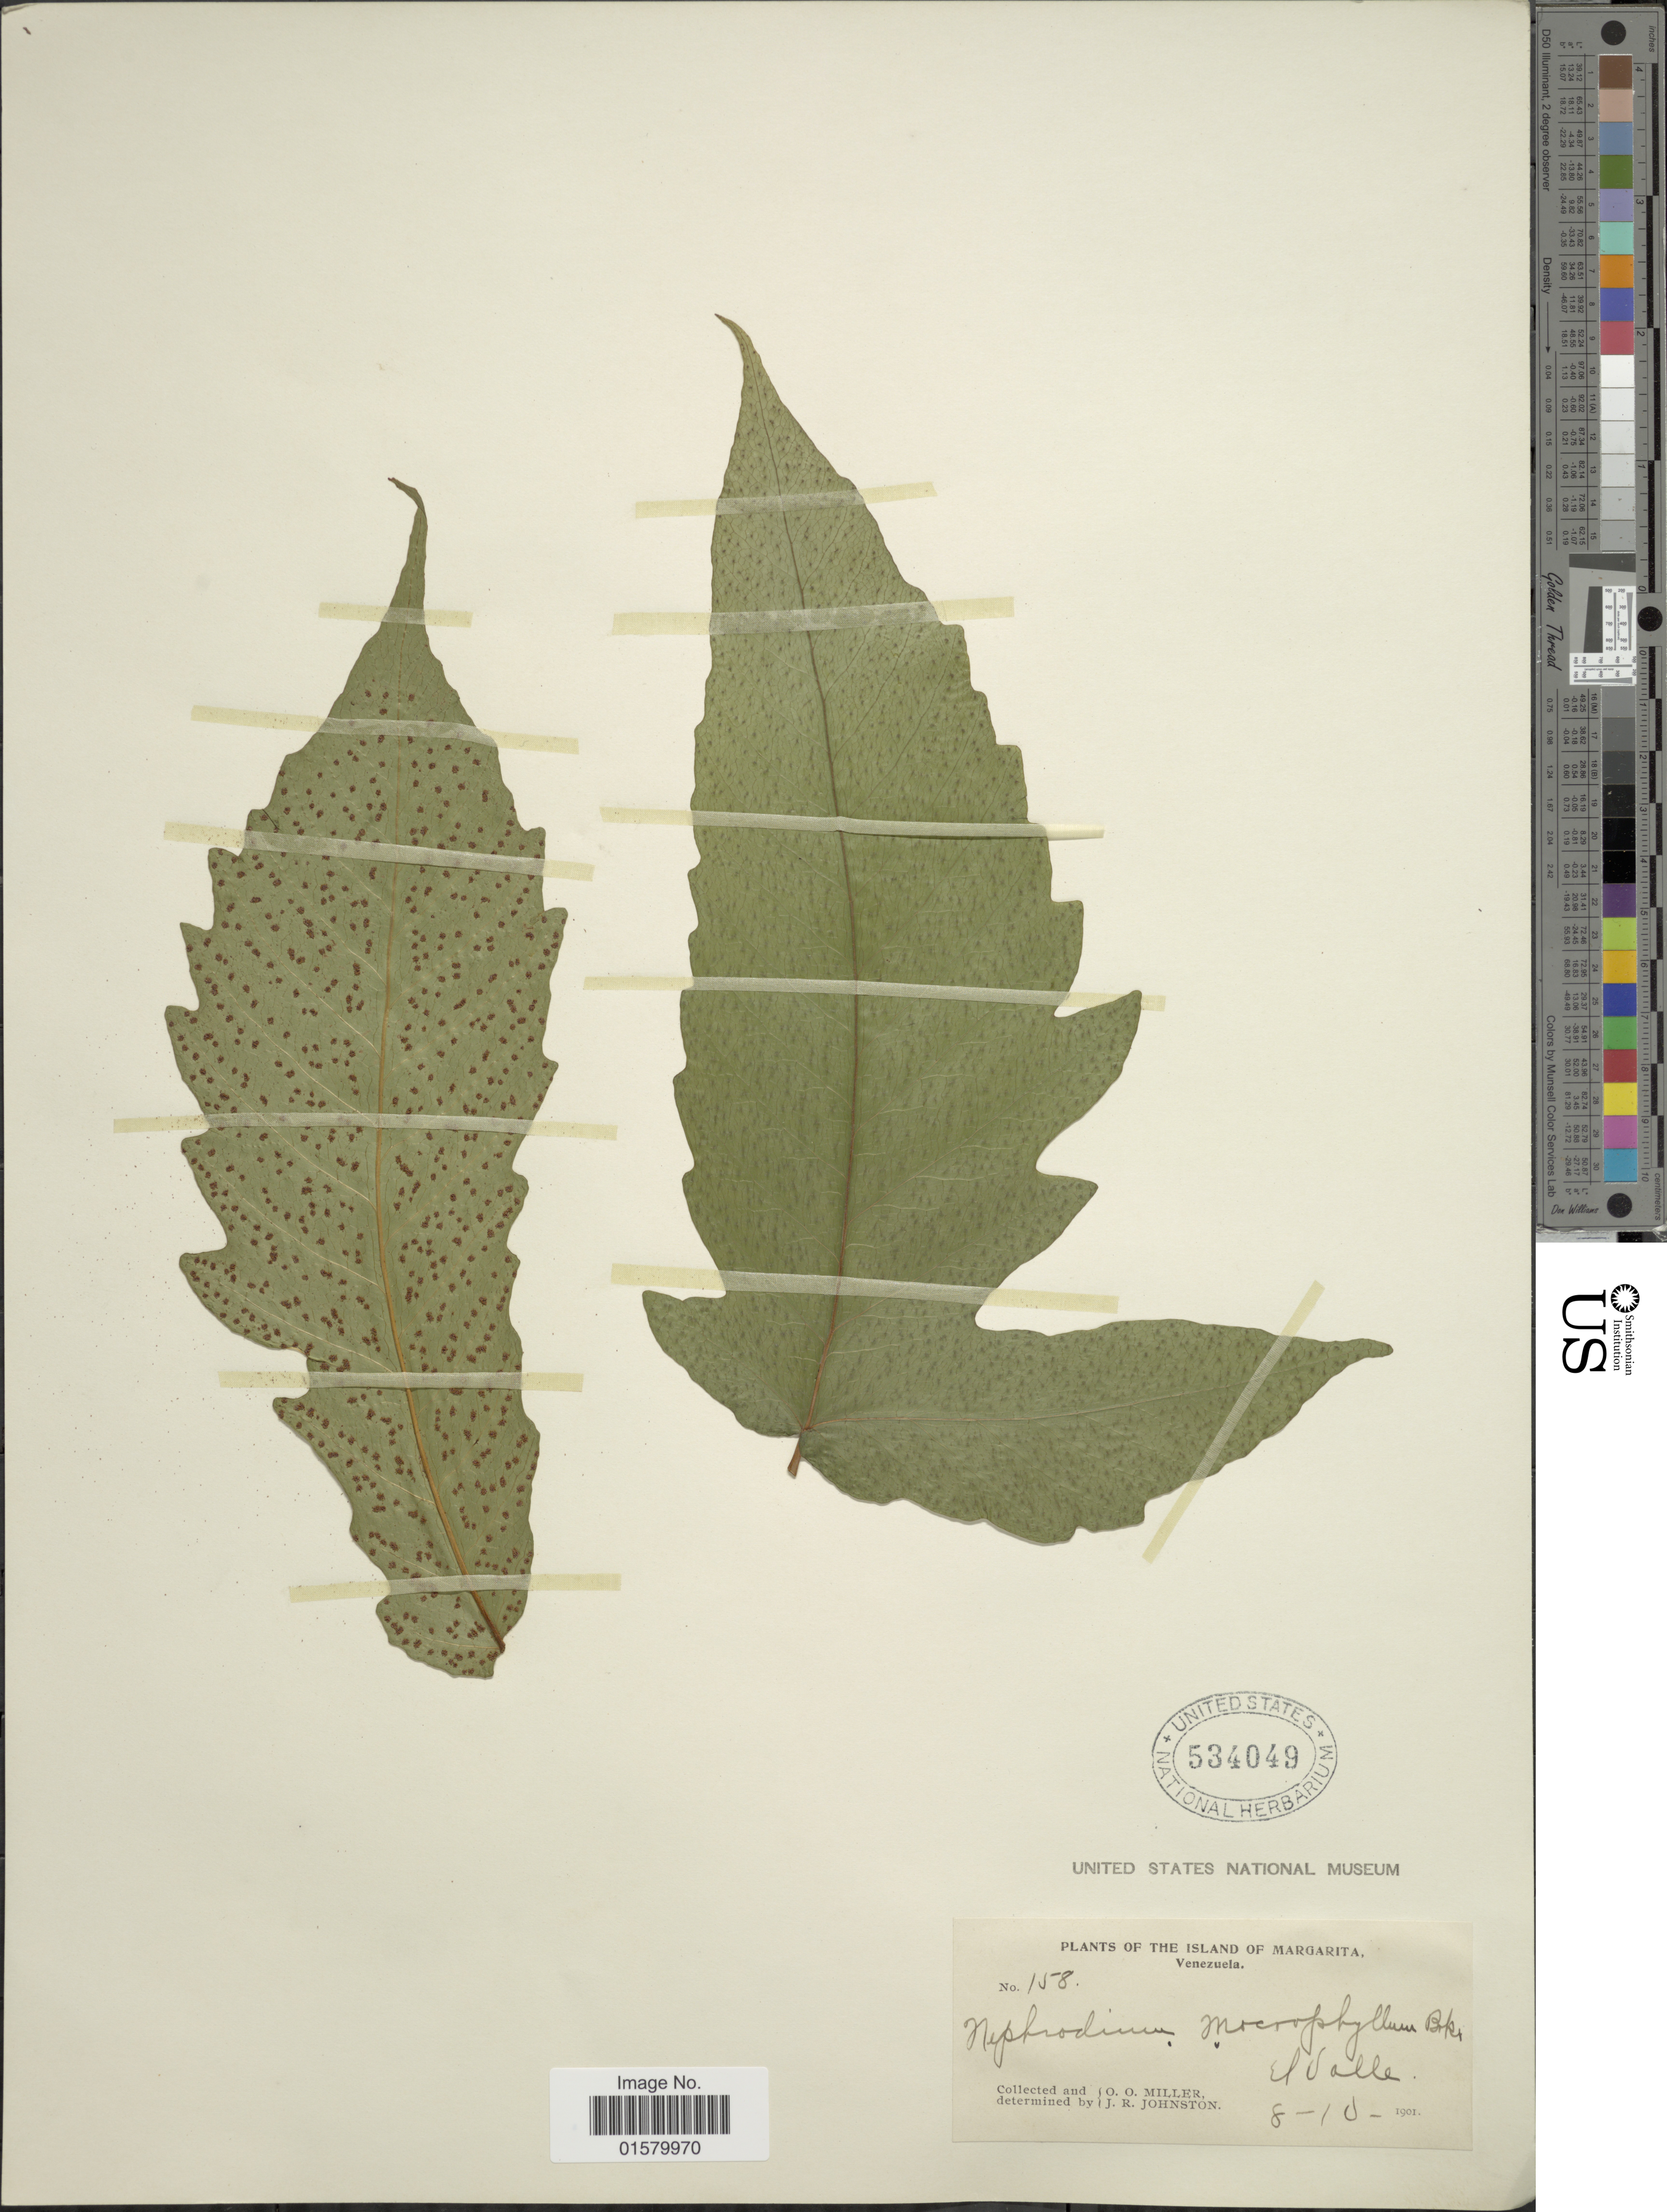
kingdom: Plantae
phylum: Tracheophyta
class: Polypodiopsida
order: Polypodiales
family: Tectariaceae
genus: Tectaria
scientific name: Tectaria trifoliata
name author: (L.) Cav.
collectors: O. O. Miller & J. Johnston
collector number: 158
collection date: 1901-10-08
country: Venezuela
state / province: Nueva Esparta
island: Margarita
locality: Island of Margarita, El Valle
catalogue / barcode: US 534049